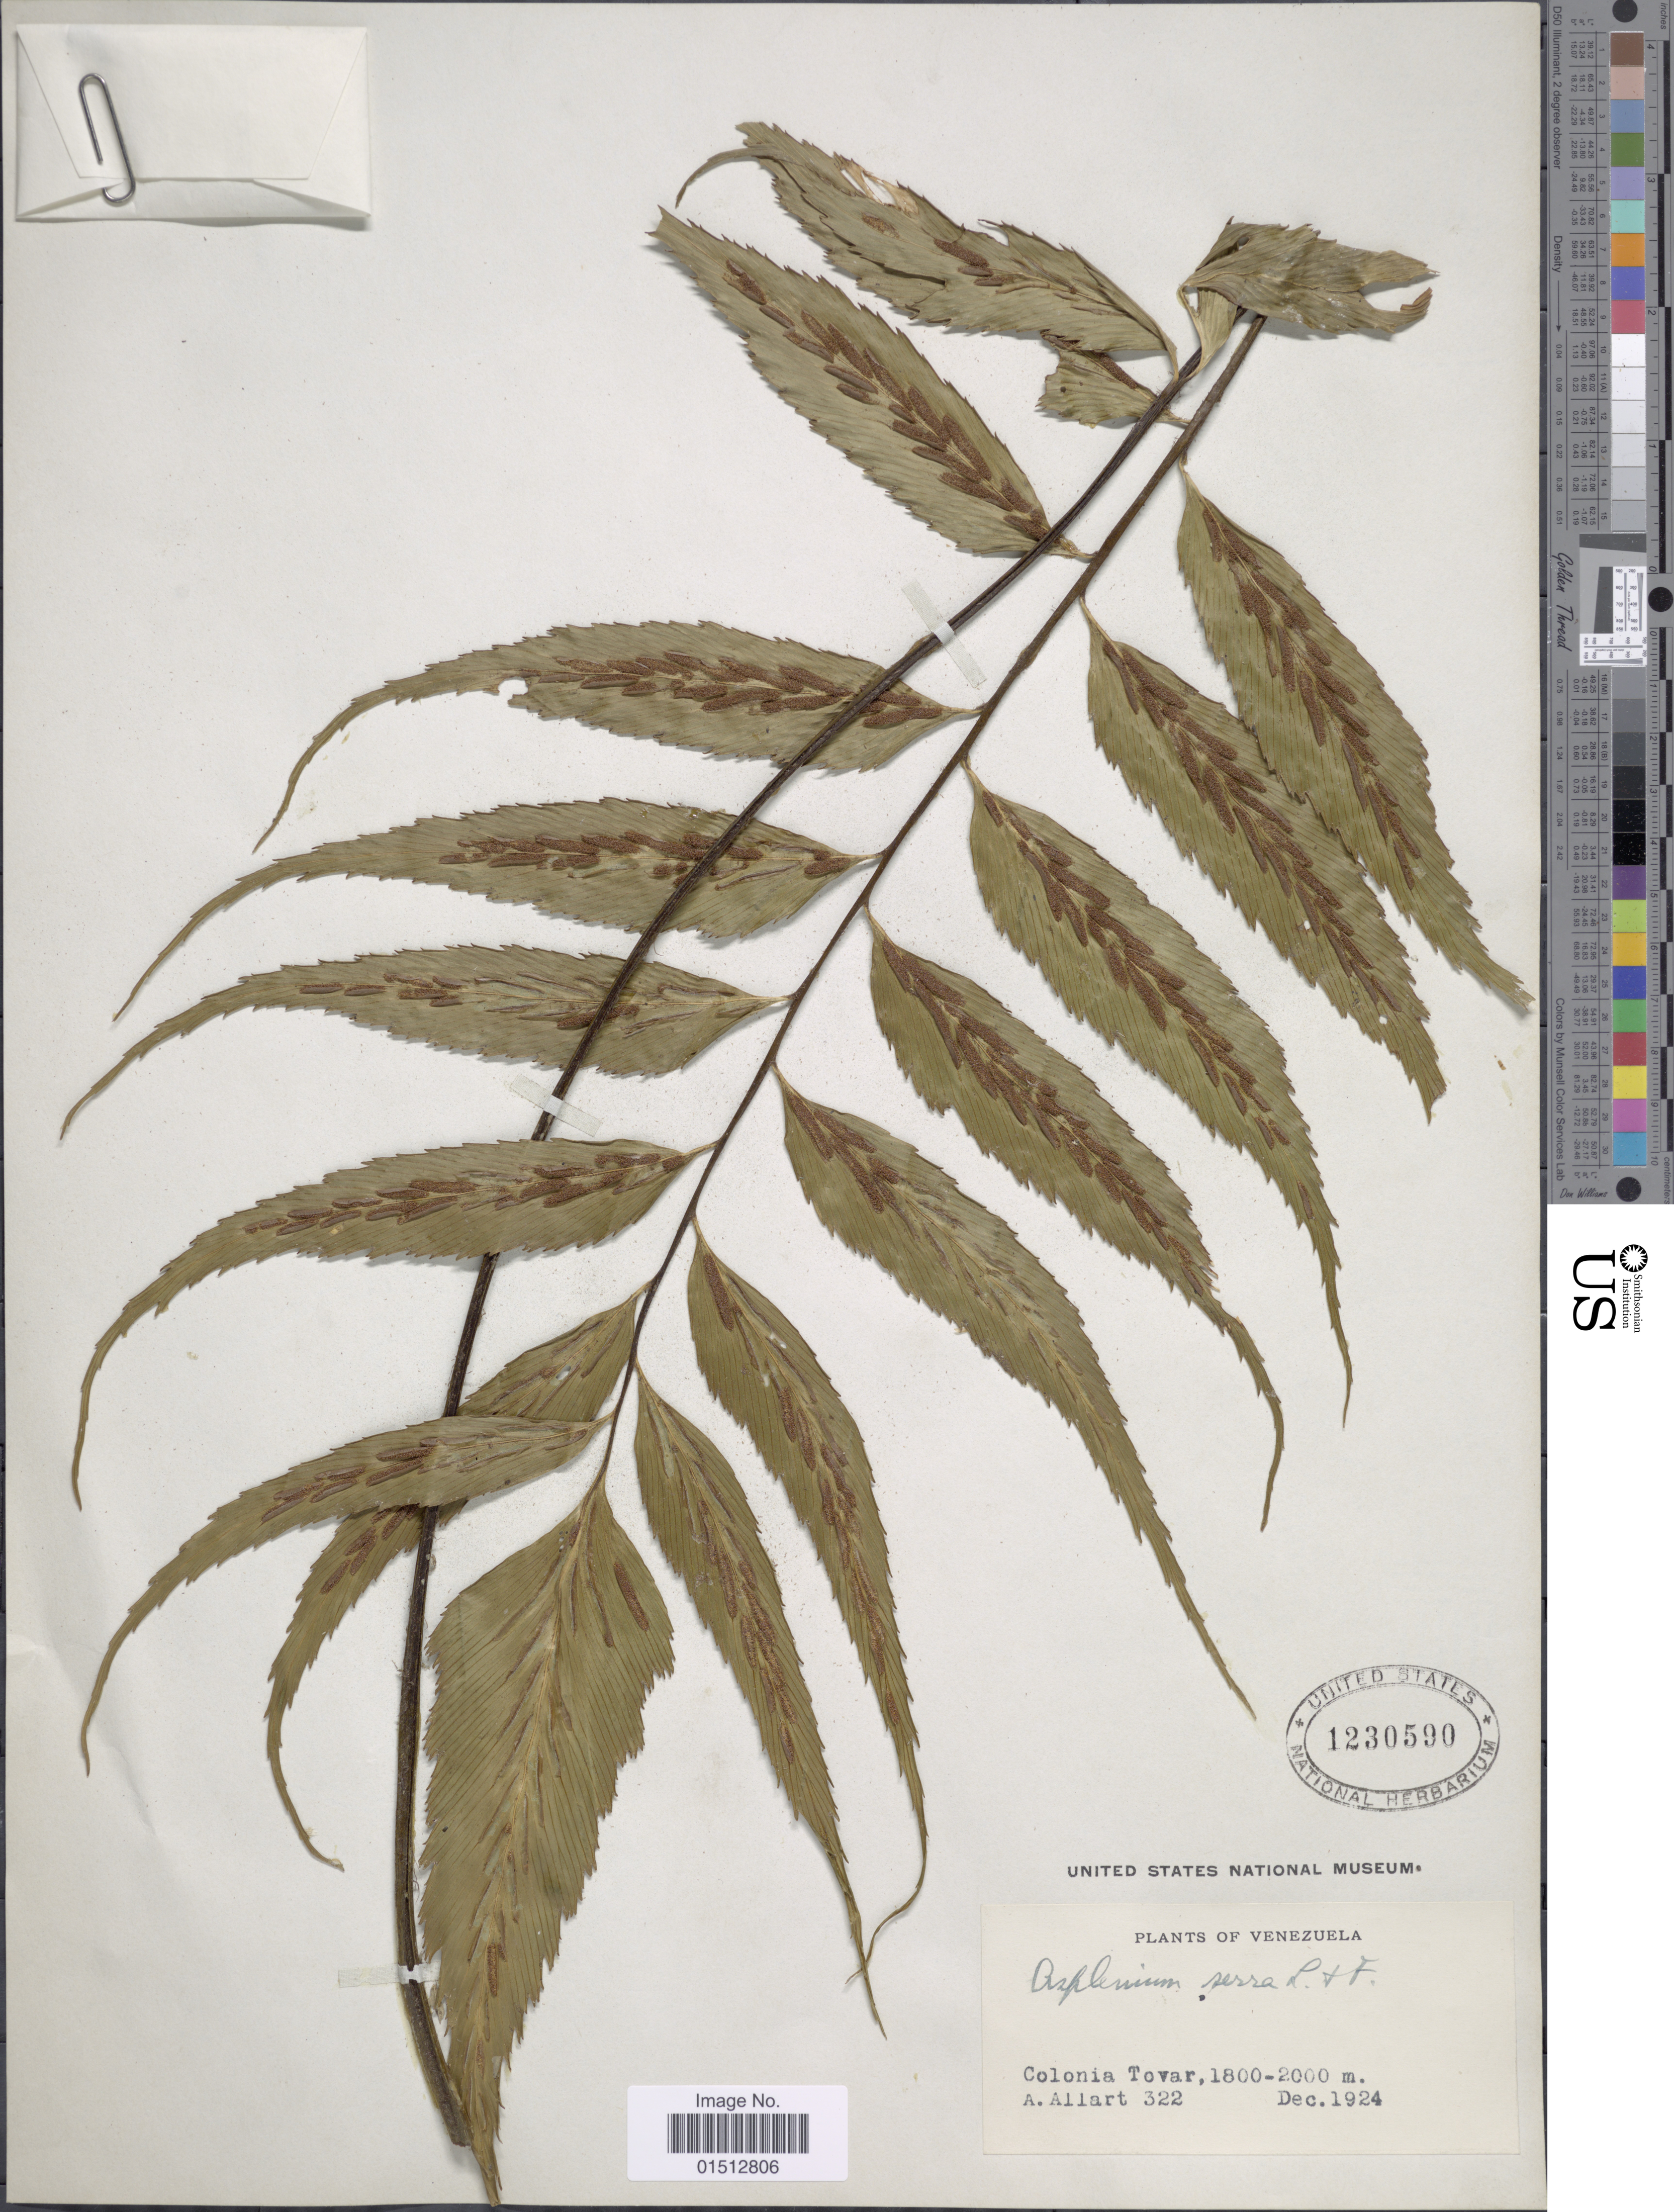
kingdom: Plantae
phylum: Tracheophyta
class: Polypodiopsida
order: Polypodiales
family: Aspleniaceae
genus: Asplenium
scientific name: Asplenium serra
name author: Langsd. & Fisch.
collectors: A. Allart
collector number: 322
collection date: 1924-12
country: Venezuela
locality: Venezuela, Colonoa Tovar.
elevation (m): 1800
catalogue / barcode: US 1230590